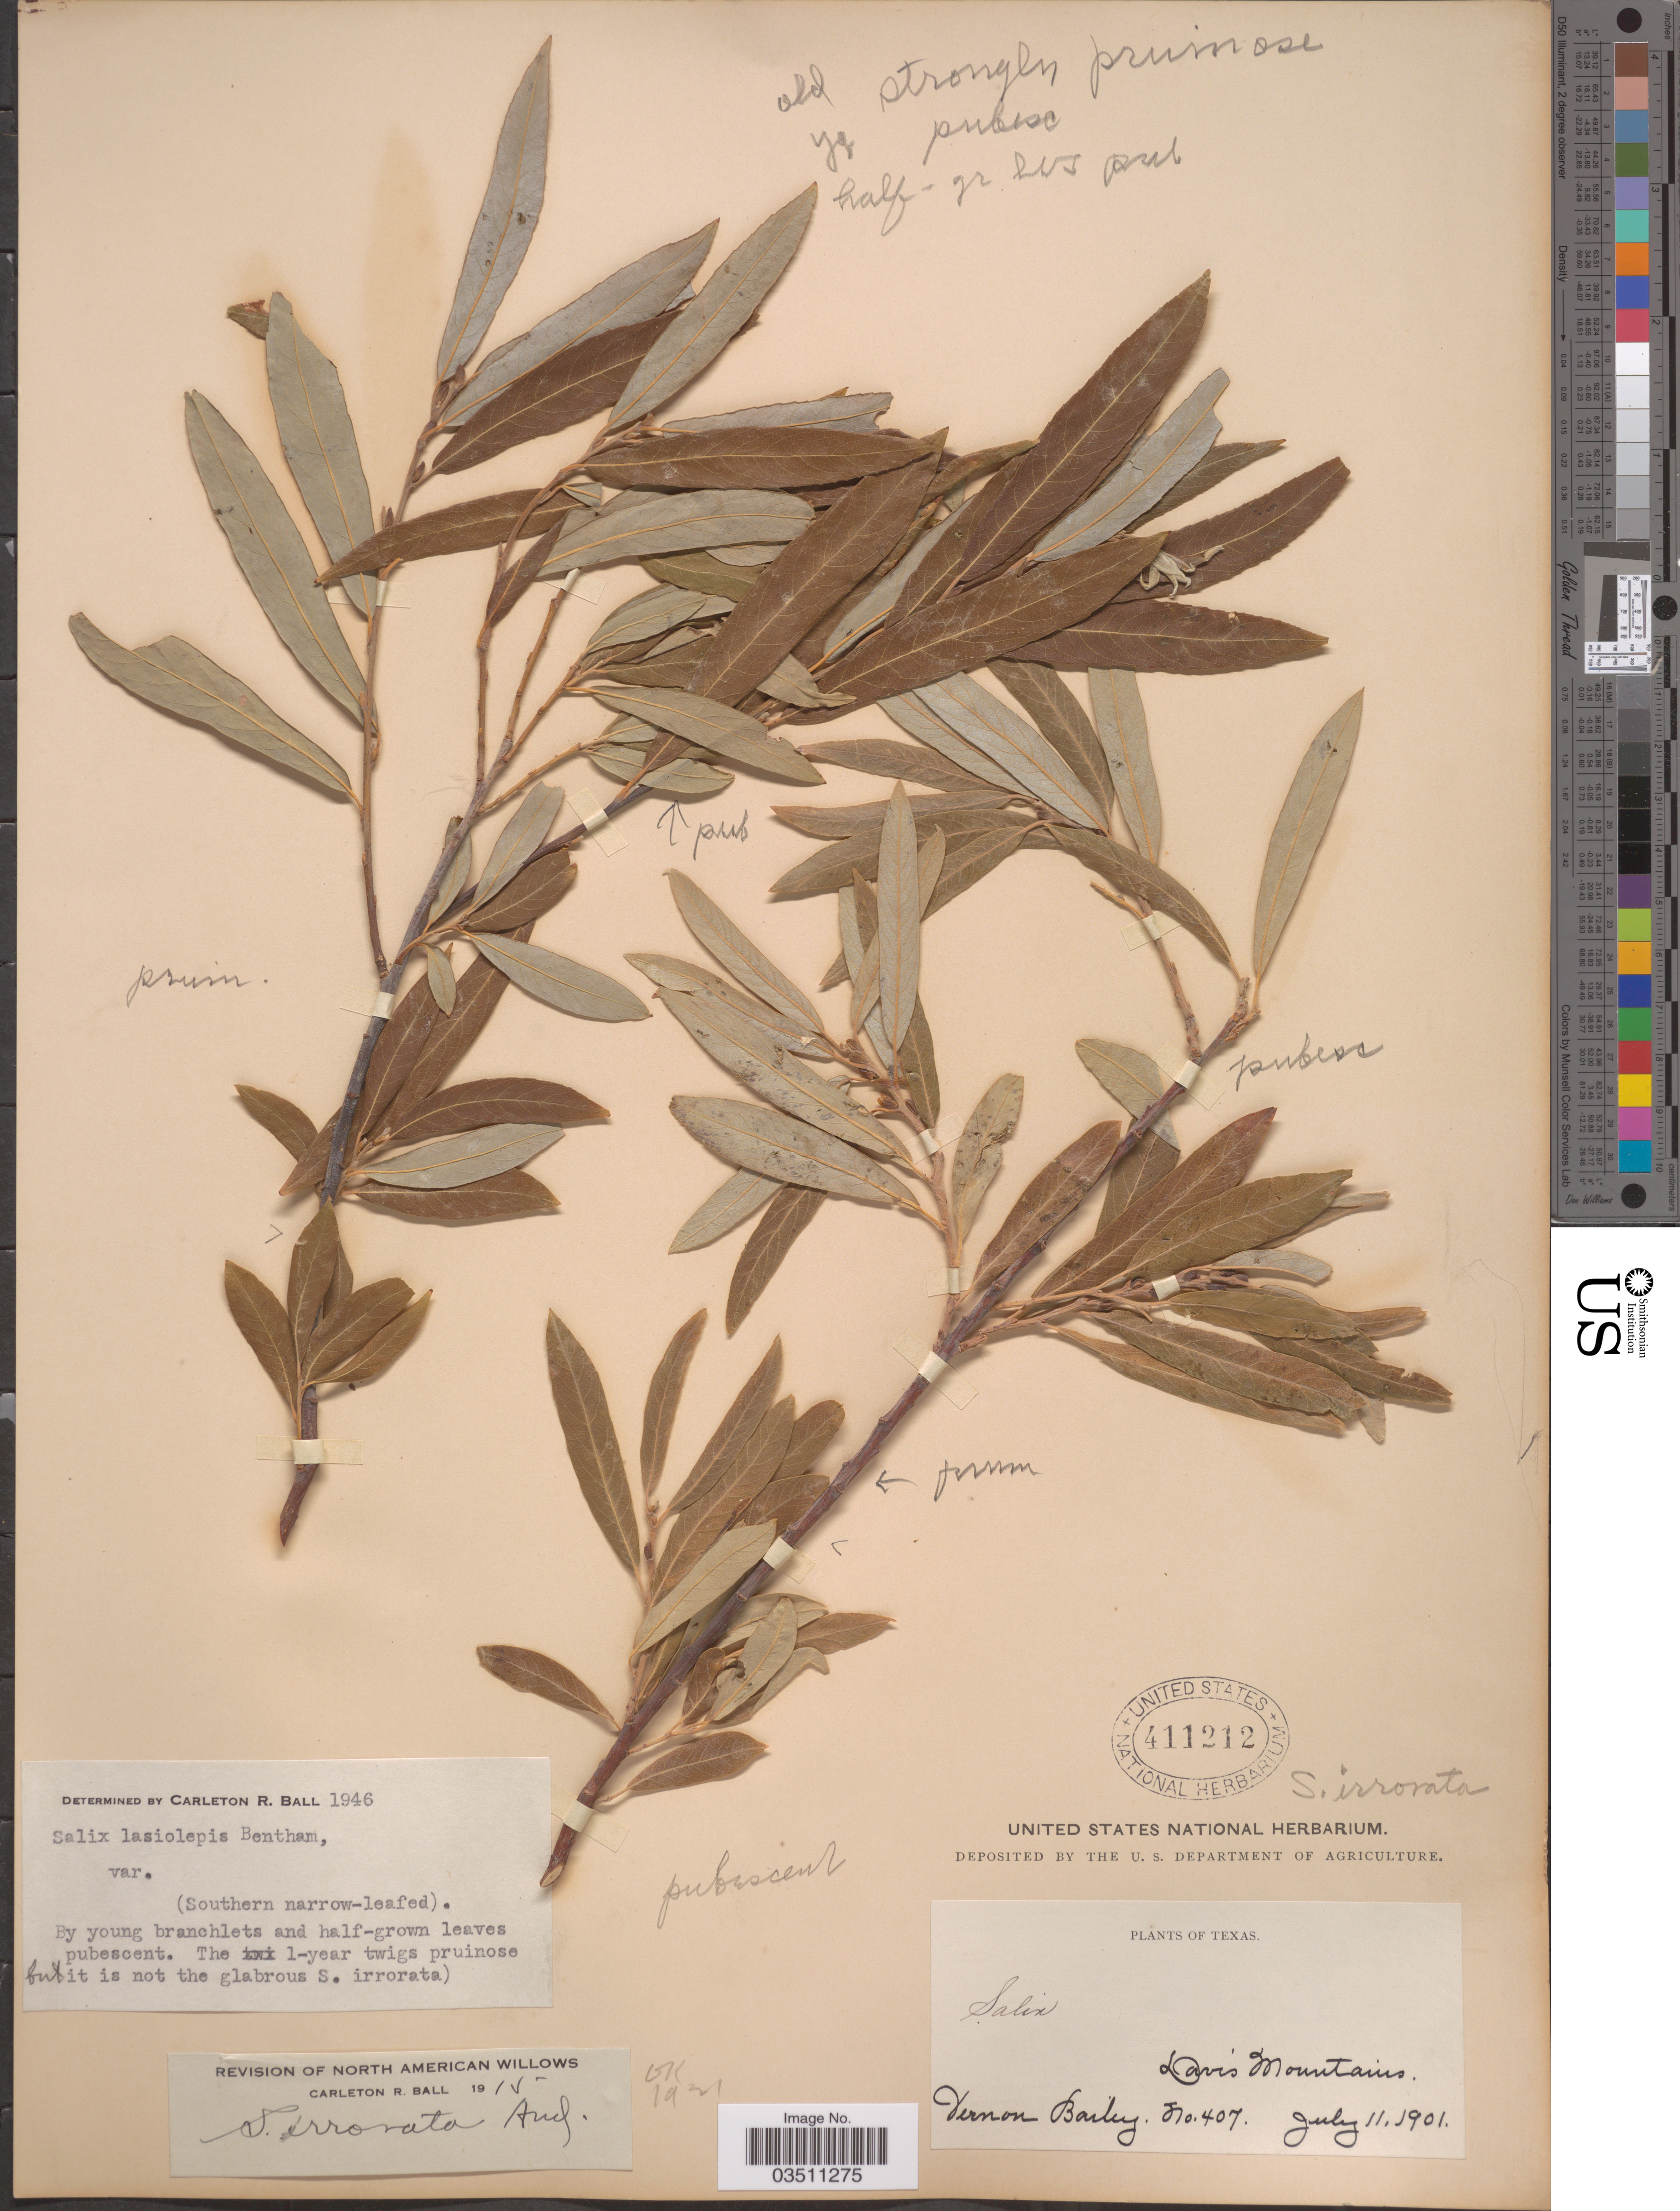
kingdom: Plantae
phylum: Tracheophyta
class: Magnoliopsida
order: Malpighiales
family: Salicaceae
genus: Salix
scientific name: Salix lasiolepis var. bracelinae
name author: C.R. Ball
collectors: V. O. Bailey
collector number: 407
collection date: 1901-07-11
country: United States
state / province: Texas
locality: Davis Mountains.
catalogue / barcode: US 411212